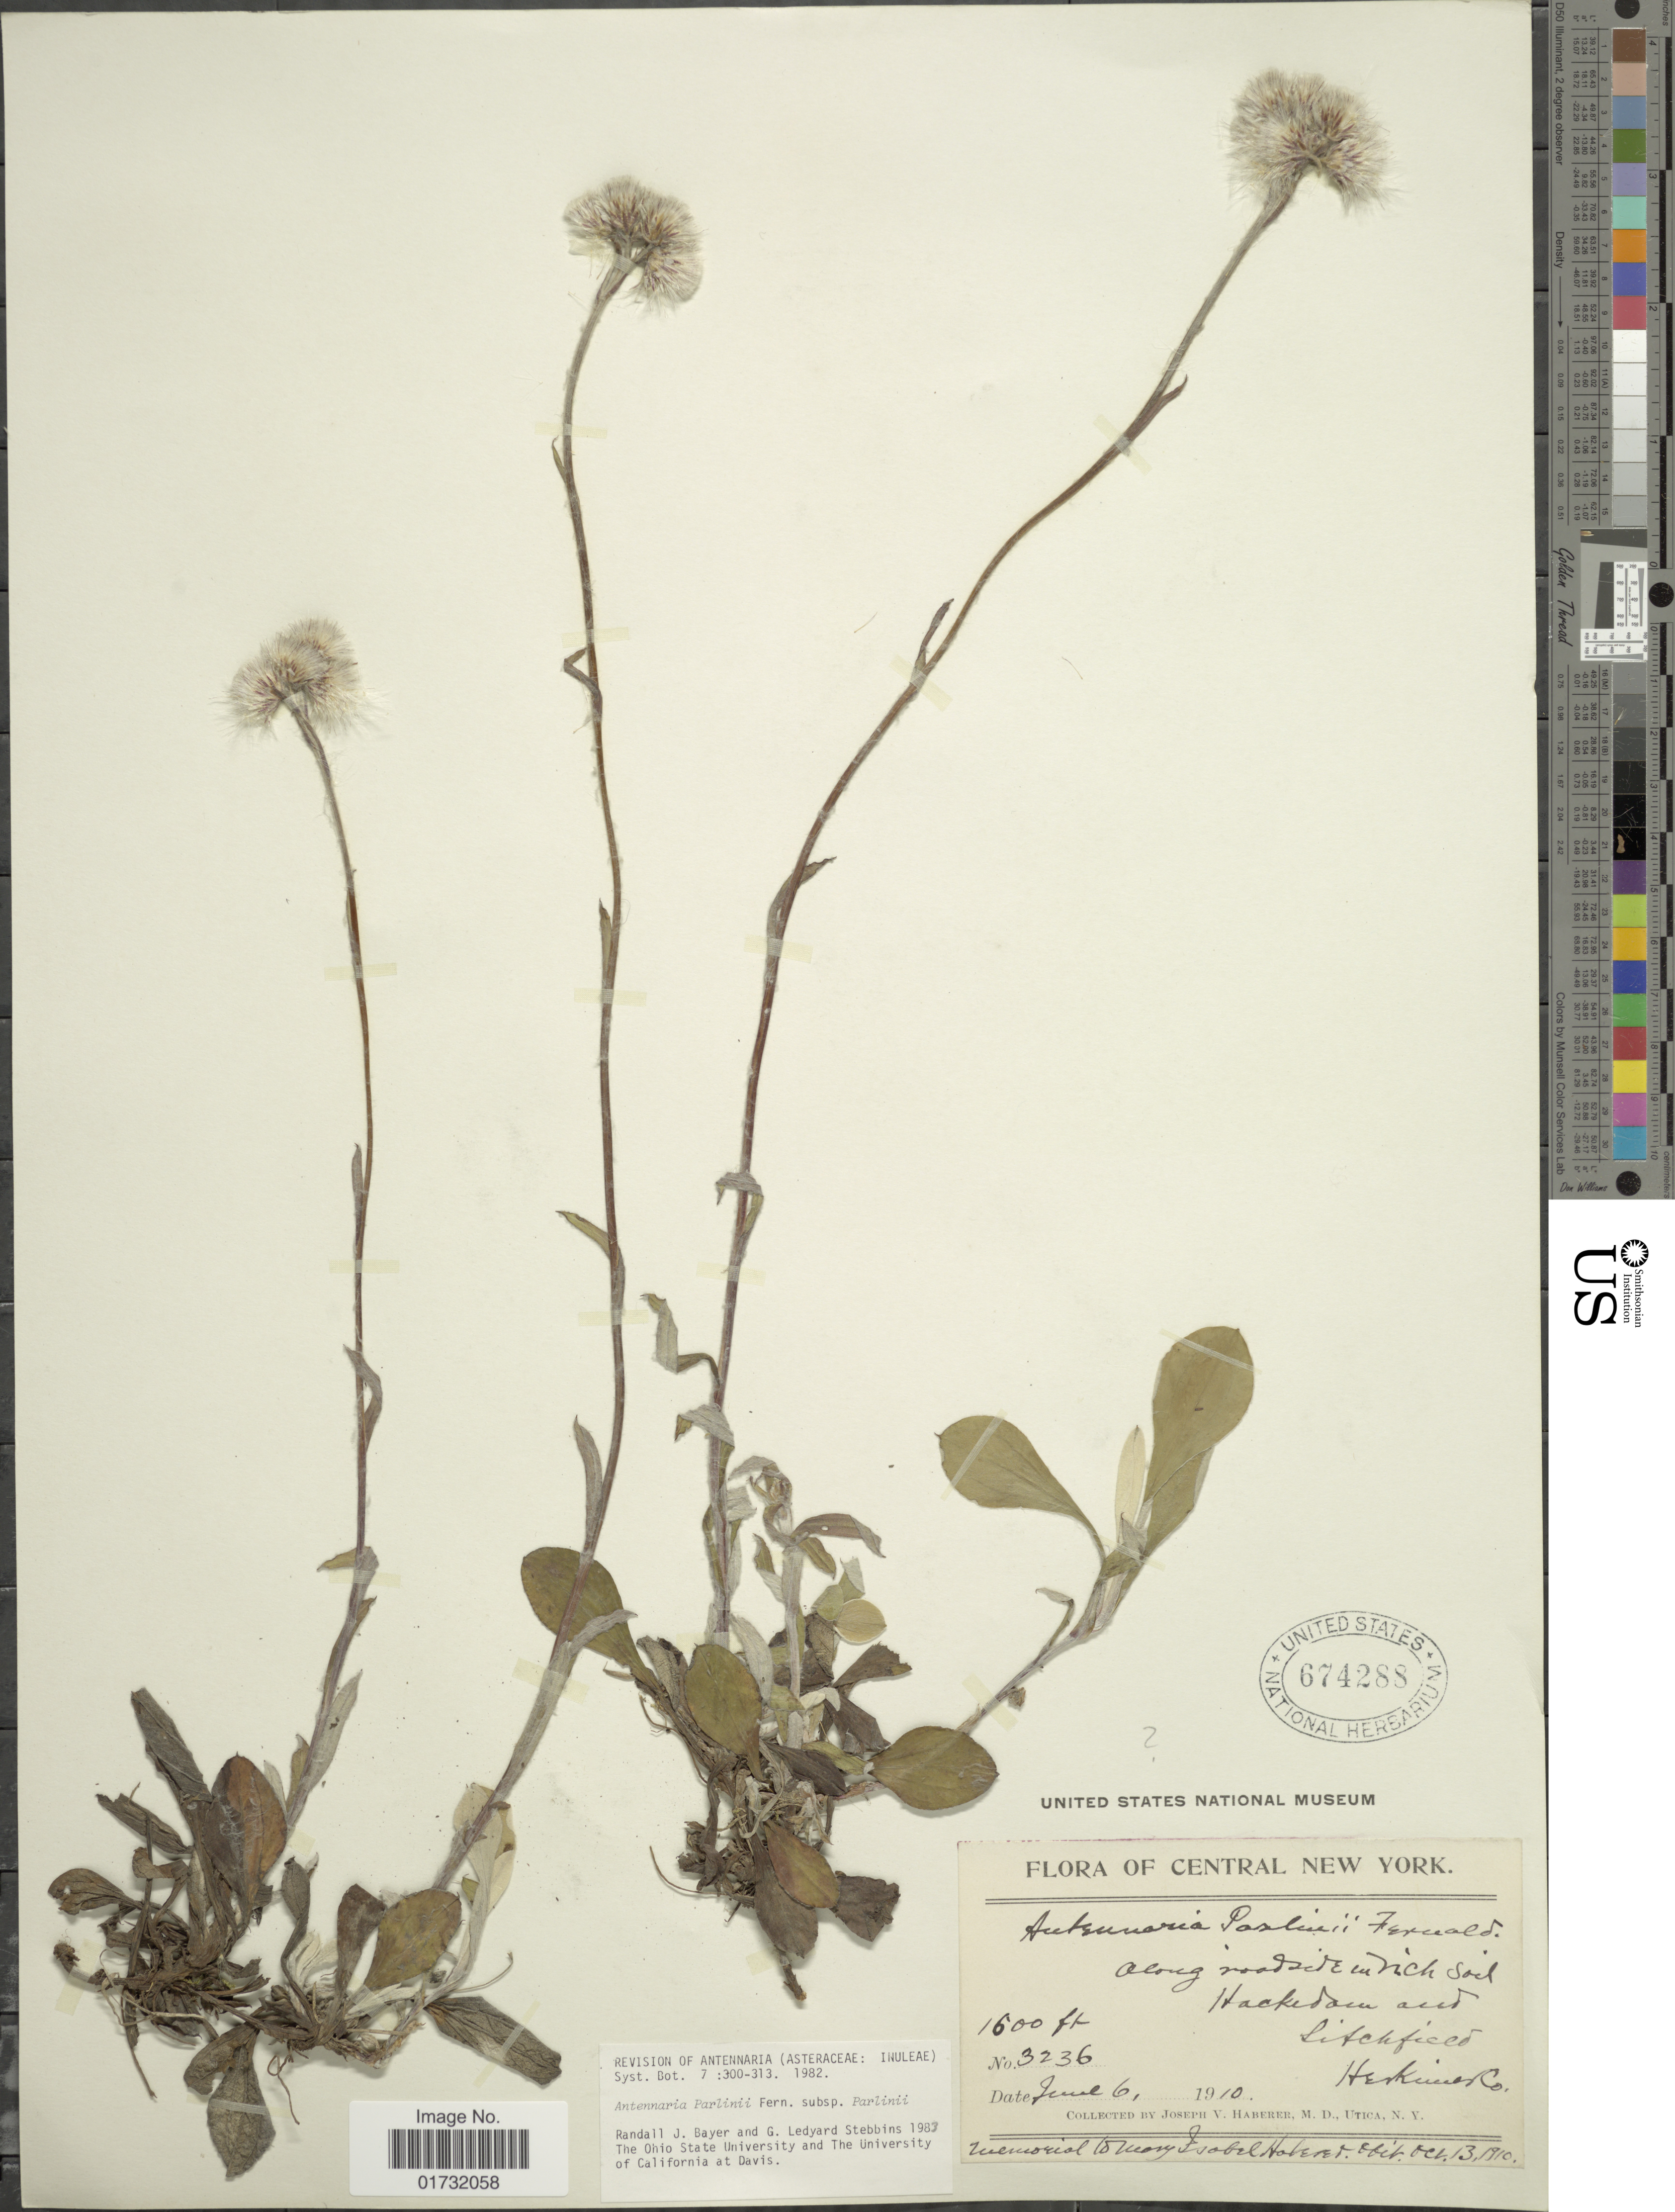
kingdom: Plantae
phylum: Tracheophyta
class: Magnoliopsida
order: Asterales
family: Asteraceae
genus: Antennaria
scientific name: Antennaria parlinii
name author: Fernald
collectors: J. V. Haberer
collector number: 3236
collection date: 1910-06-06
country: United States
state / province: New York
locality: Central New York. Hackedam and Sitch field. Herkimer Co.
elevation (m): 488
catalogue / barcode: US 674288